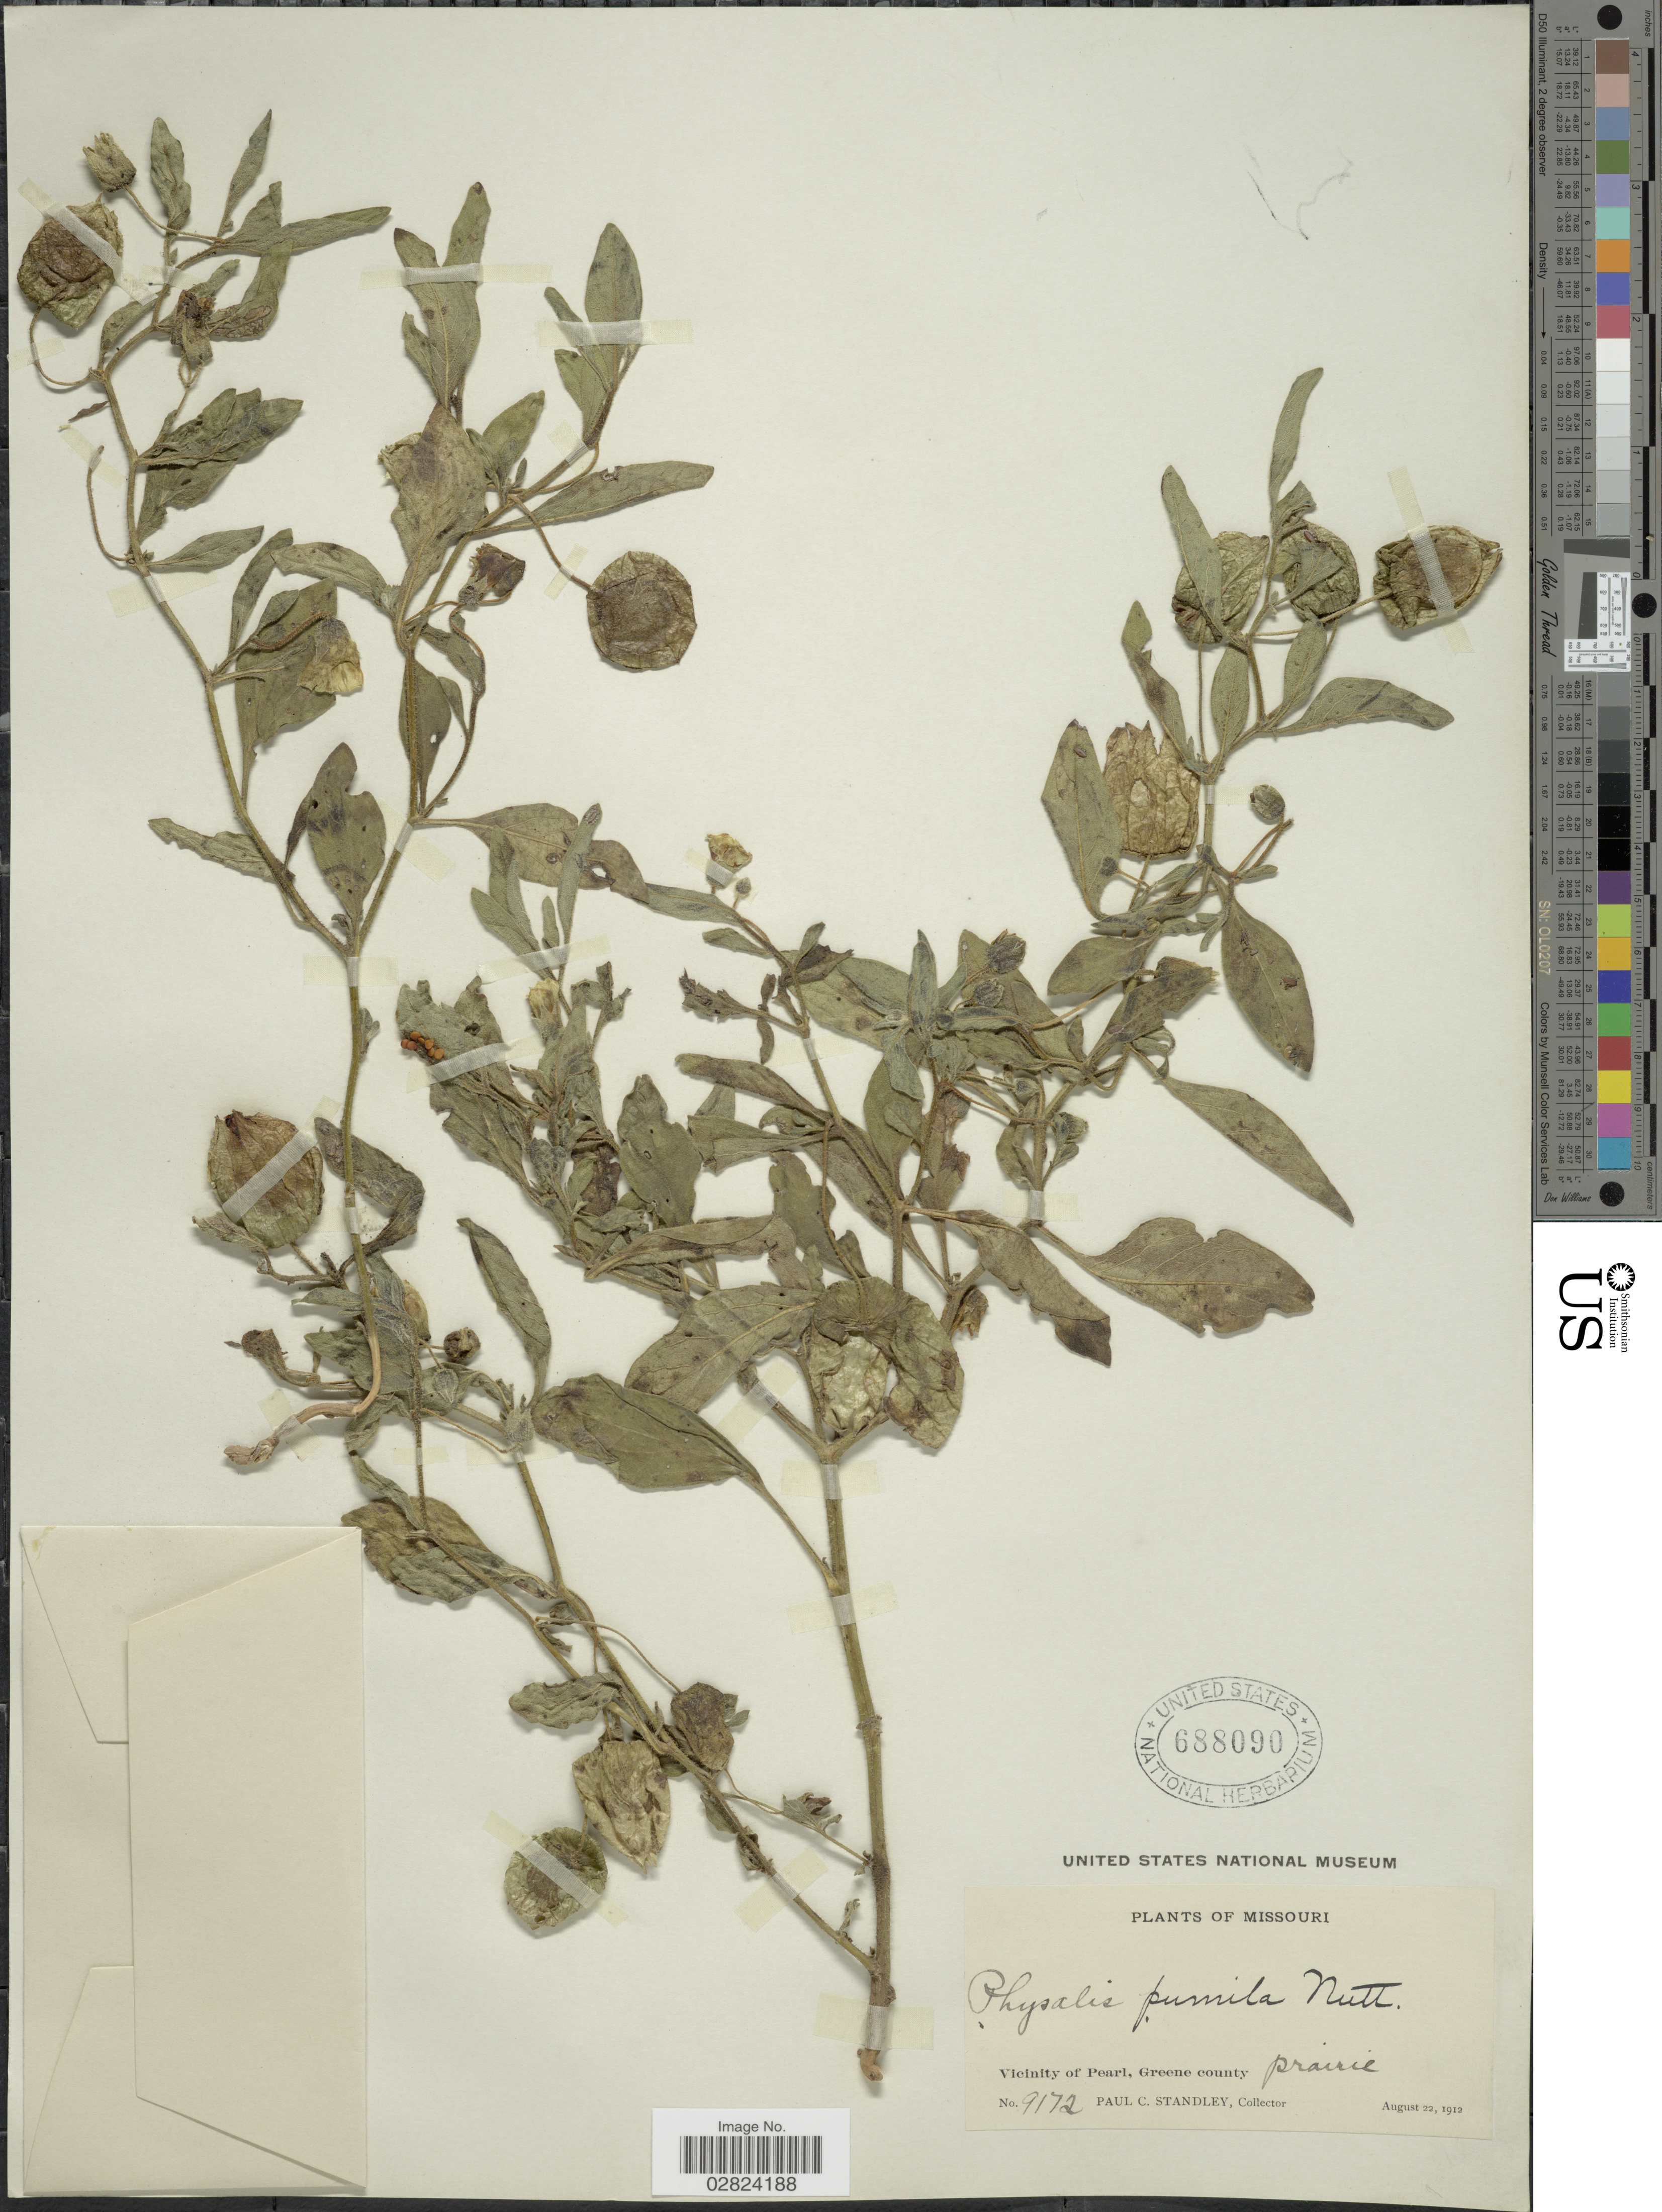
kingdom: Plantae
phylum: Tracheophyta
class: Magnoliopsida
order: Solanales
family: Solanaceae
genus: Physalis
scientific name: Physalis pumila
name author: Nutt.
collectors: P. C. Standley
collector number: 9172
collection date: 1912-08-22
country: United States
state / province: Missouri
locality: Vicinity of Pearl, Greene county prairie.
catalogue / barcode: US 688090